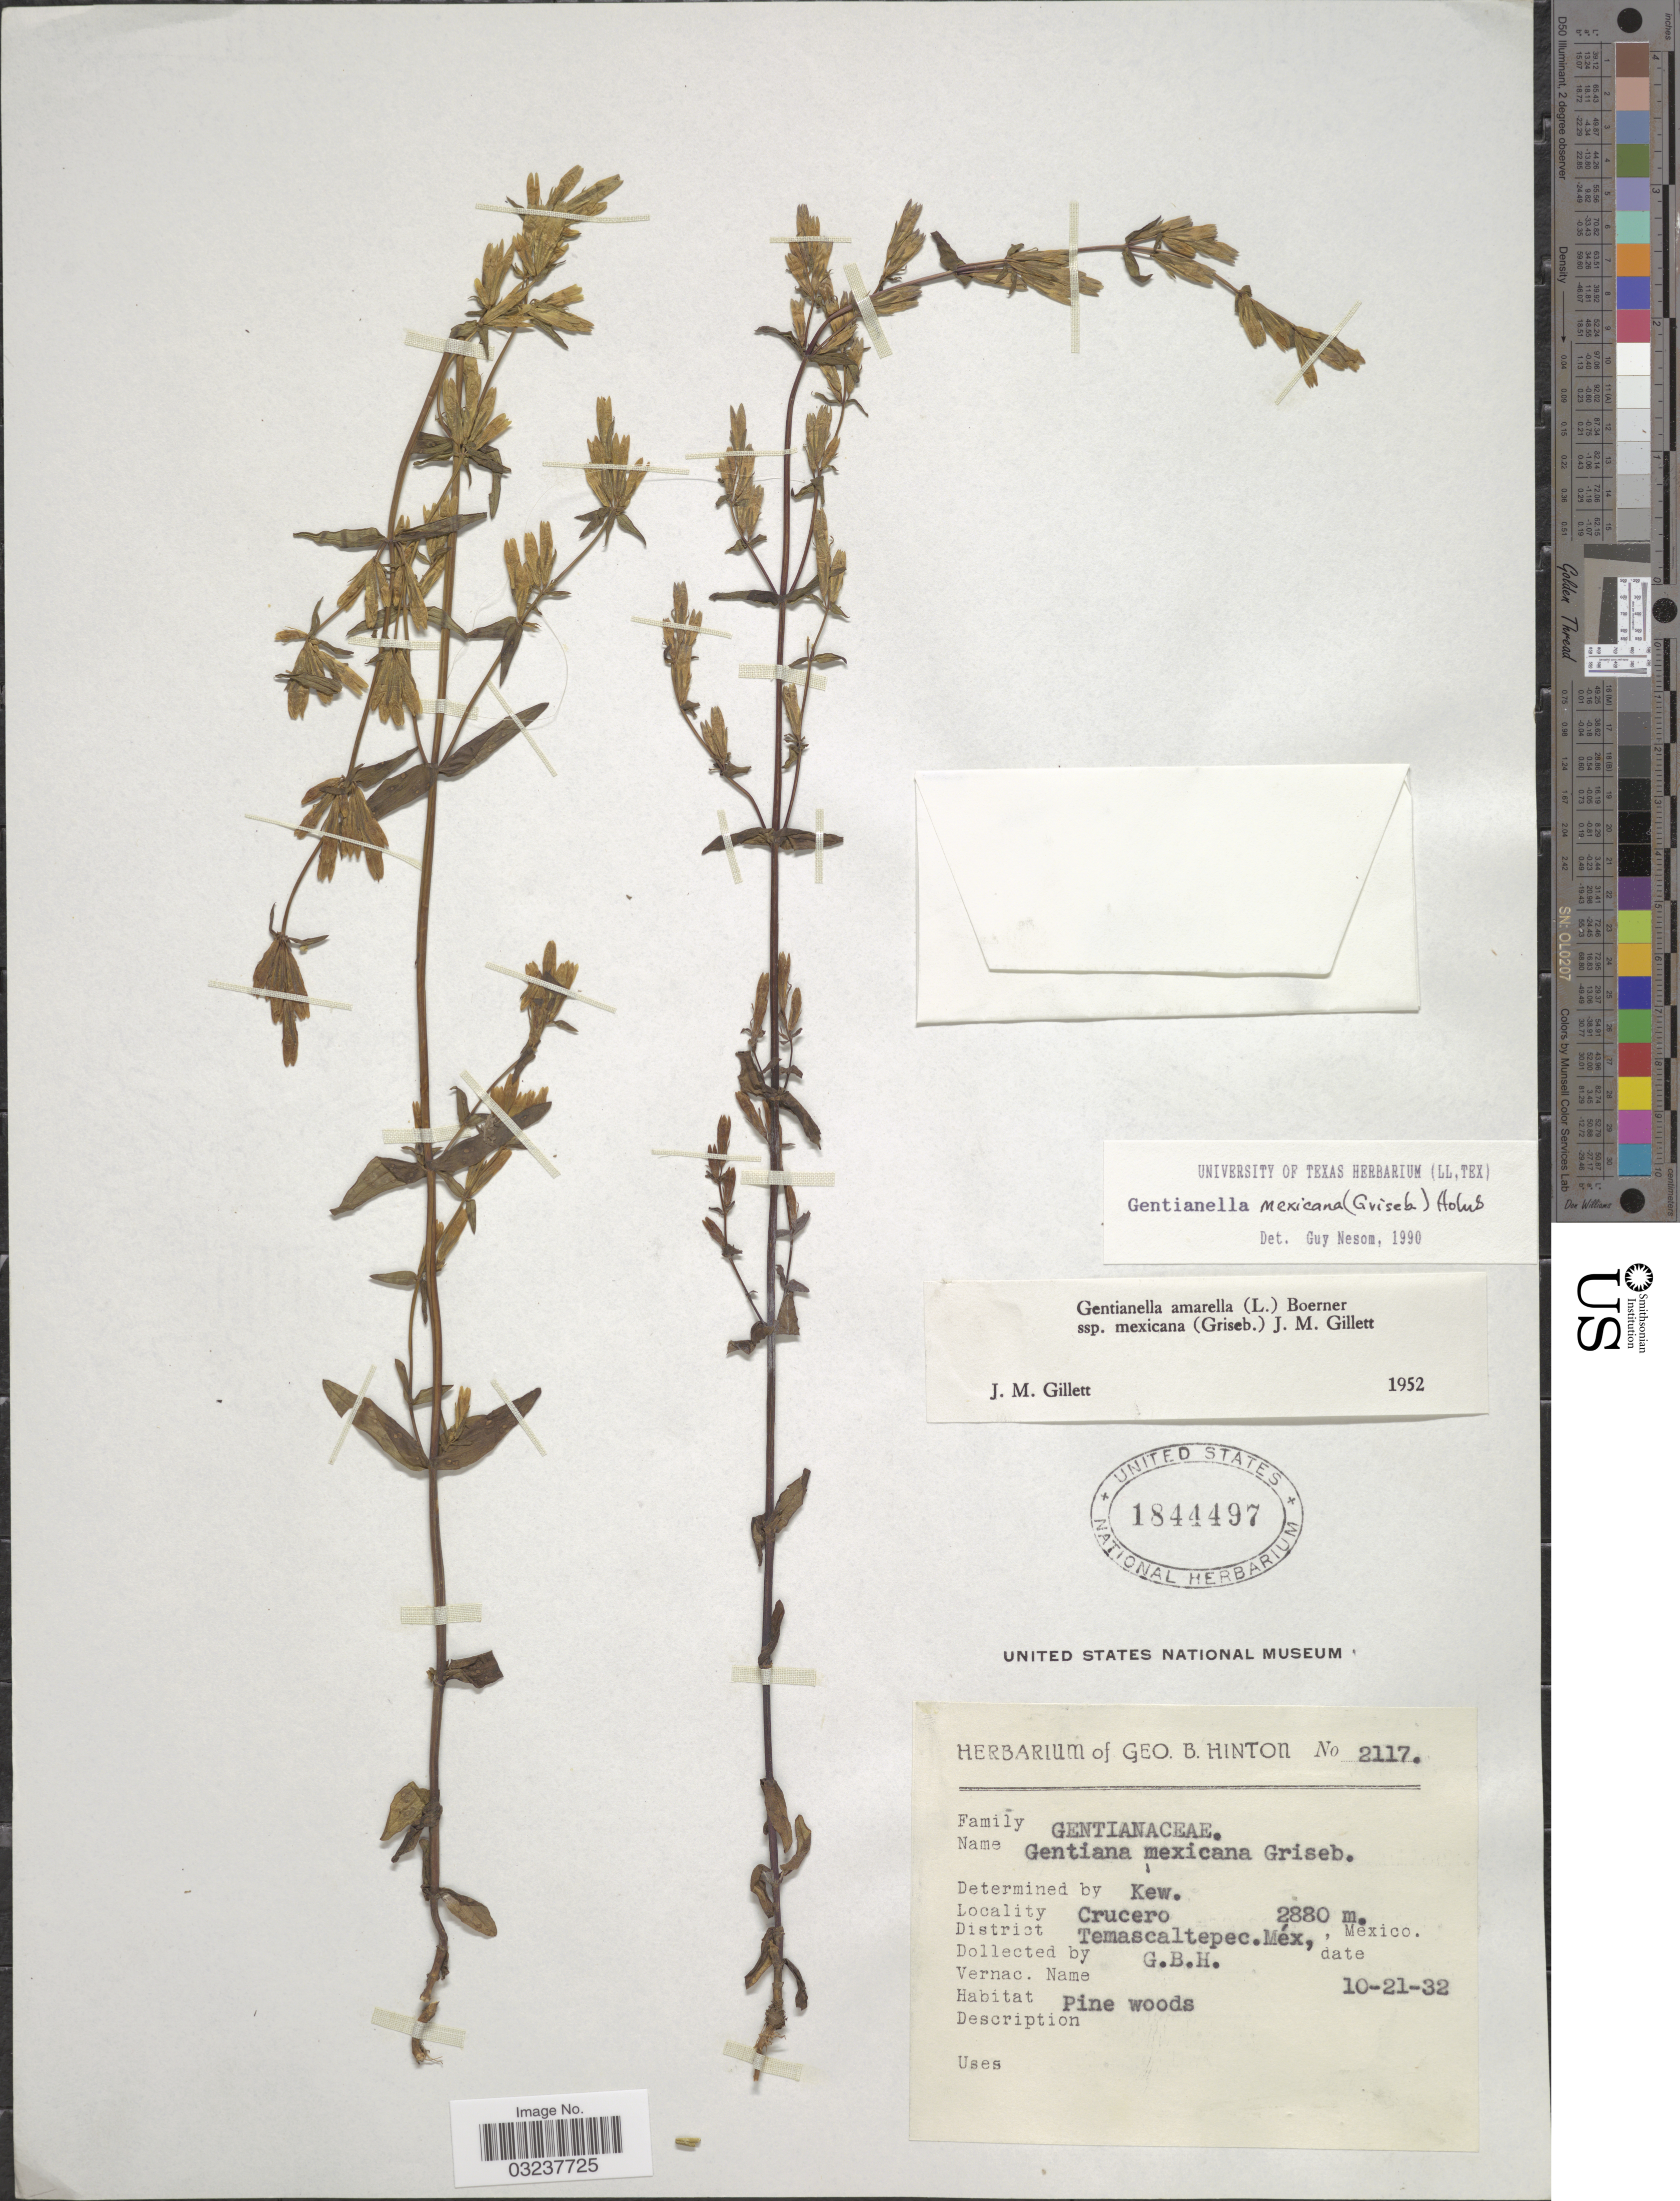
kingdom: Plantae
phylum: Tracheophyta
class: Magnoliopsida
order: Gentianales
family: Gentianaceae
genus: Gentianella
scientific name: Gentianella mexicana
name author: (Griseb.) Holub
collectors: G. B. Hinton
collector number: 2117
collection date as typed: Transcribed d/m/y: 21/10/32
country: Mexico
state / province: México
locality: Crucero, District Temascaltepec.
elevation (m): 2880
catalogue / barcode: US 1844497